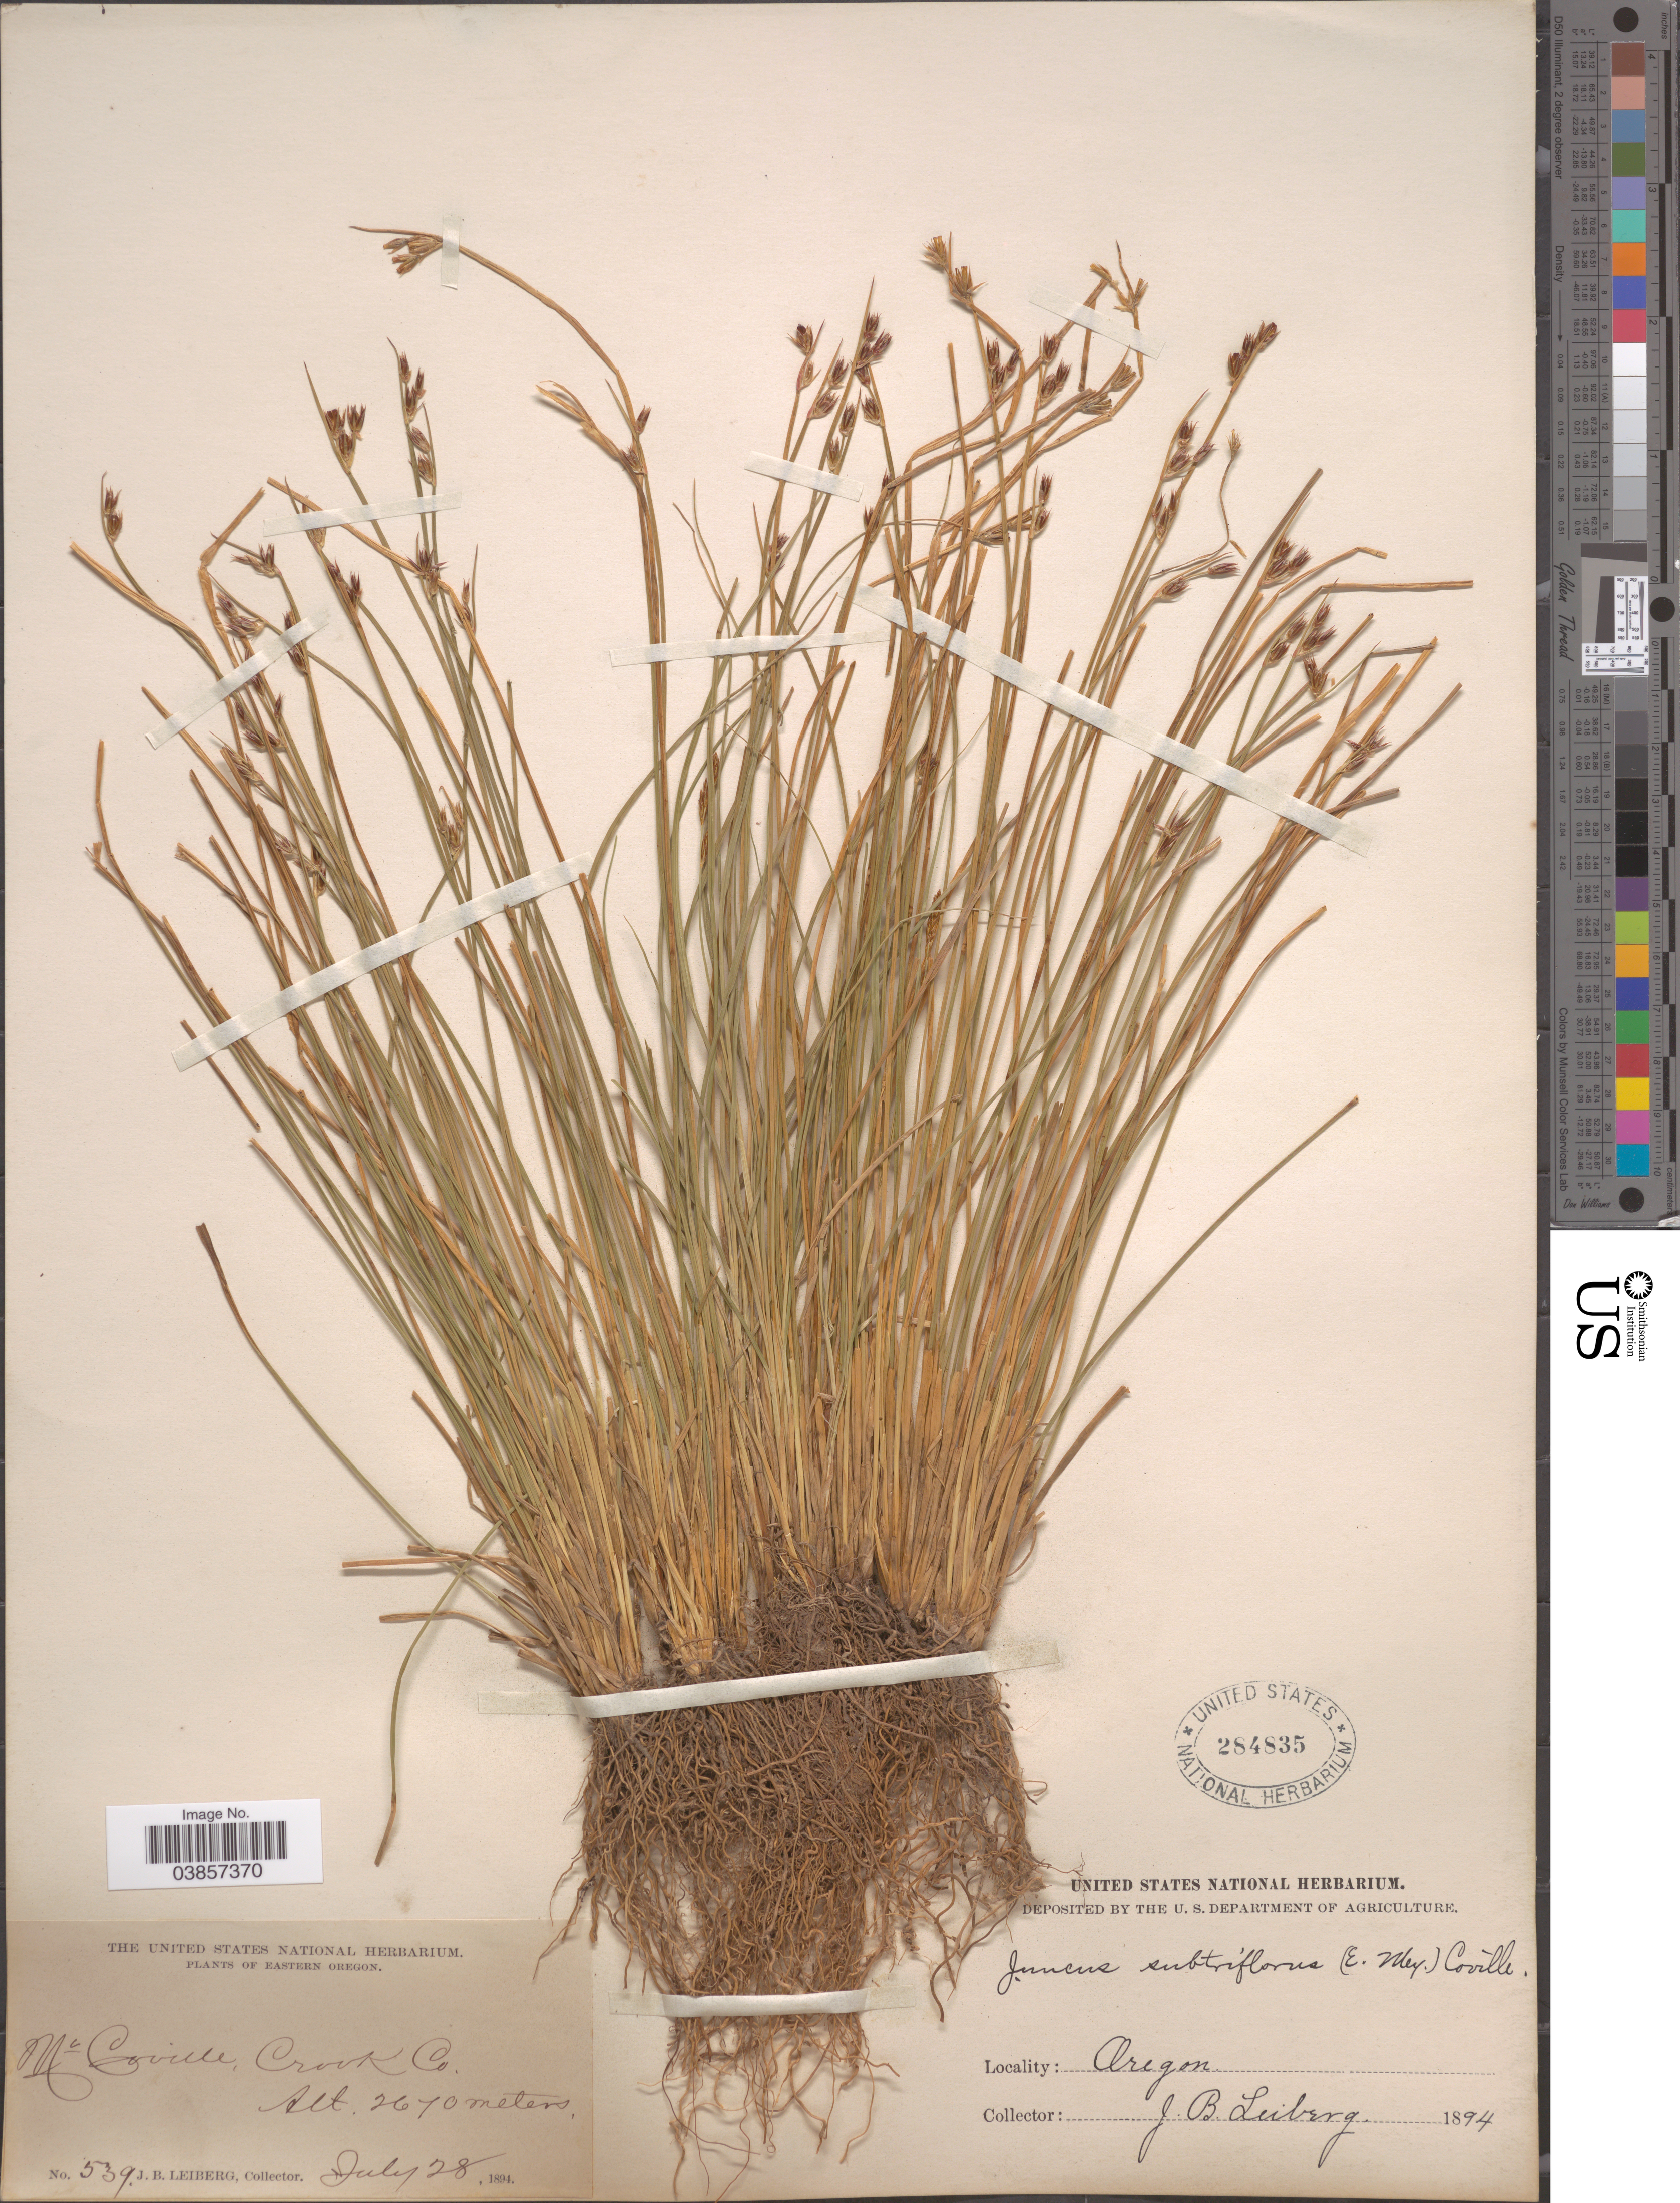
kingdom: Plantae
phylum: Tracheophyta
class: Liliopsida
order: Poales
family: Juncaceae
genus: Juncus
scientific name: Juncus subtriflorus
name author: (E. Mey.) Coville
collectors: J. B. Leiberg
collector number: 539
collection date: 1894-07-28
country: United States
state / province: Oregon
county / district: Crook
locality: Eastern Oregon. McCoville, Crook Co.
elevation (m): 2670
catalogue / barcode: US 284835